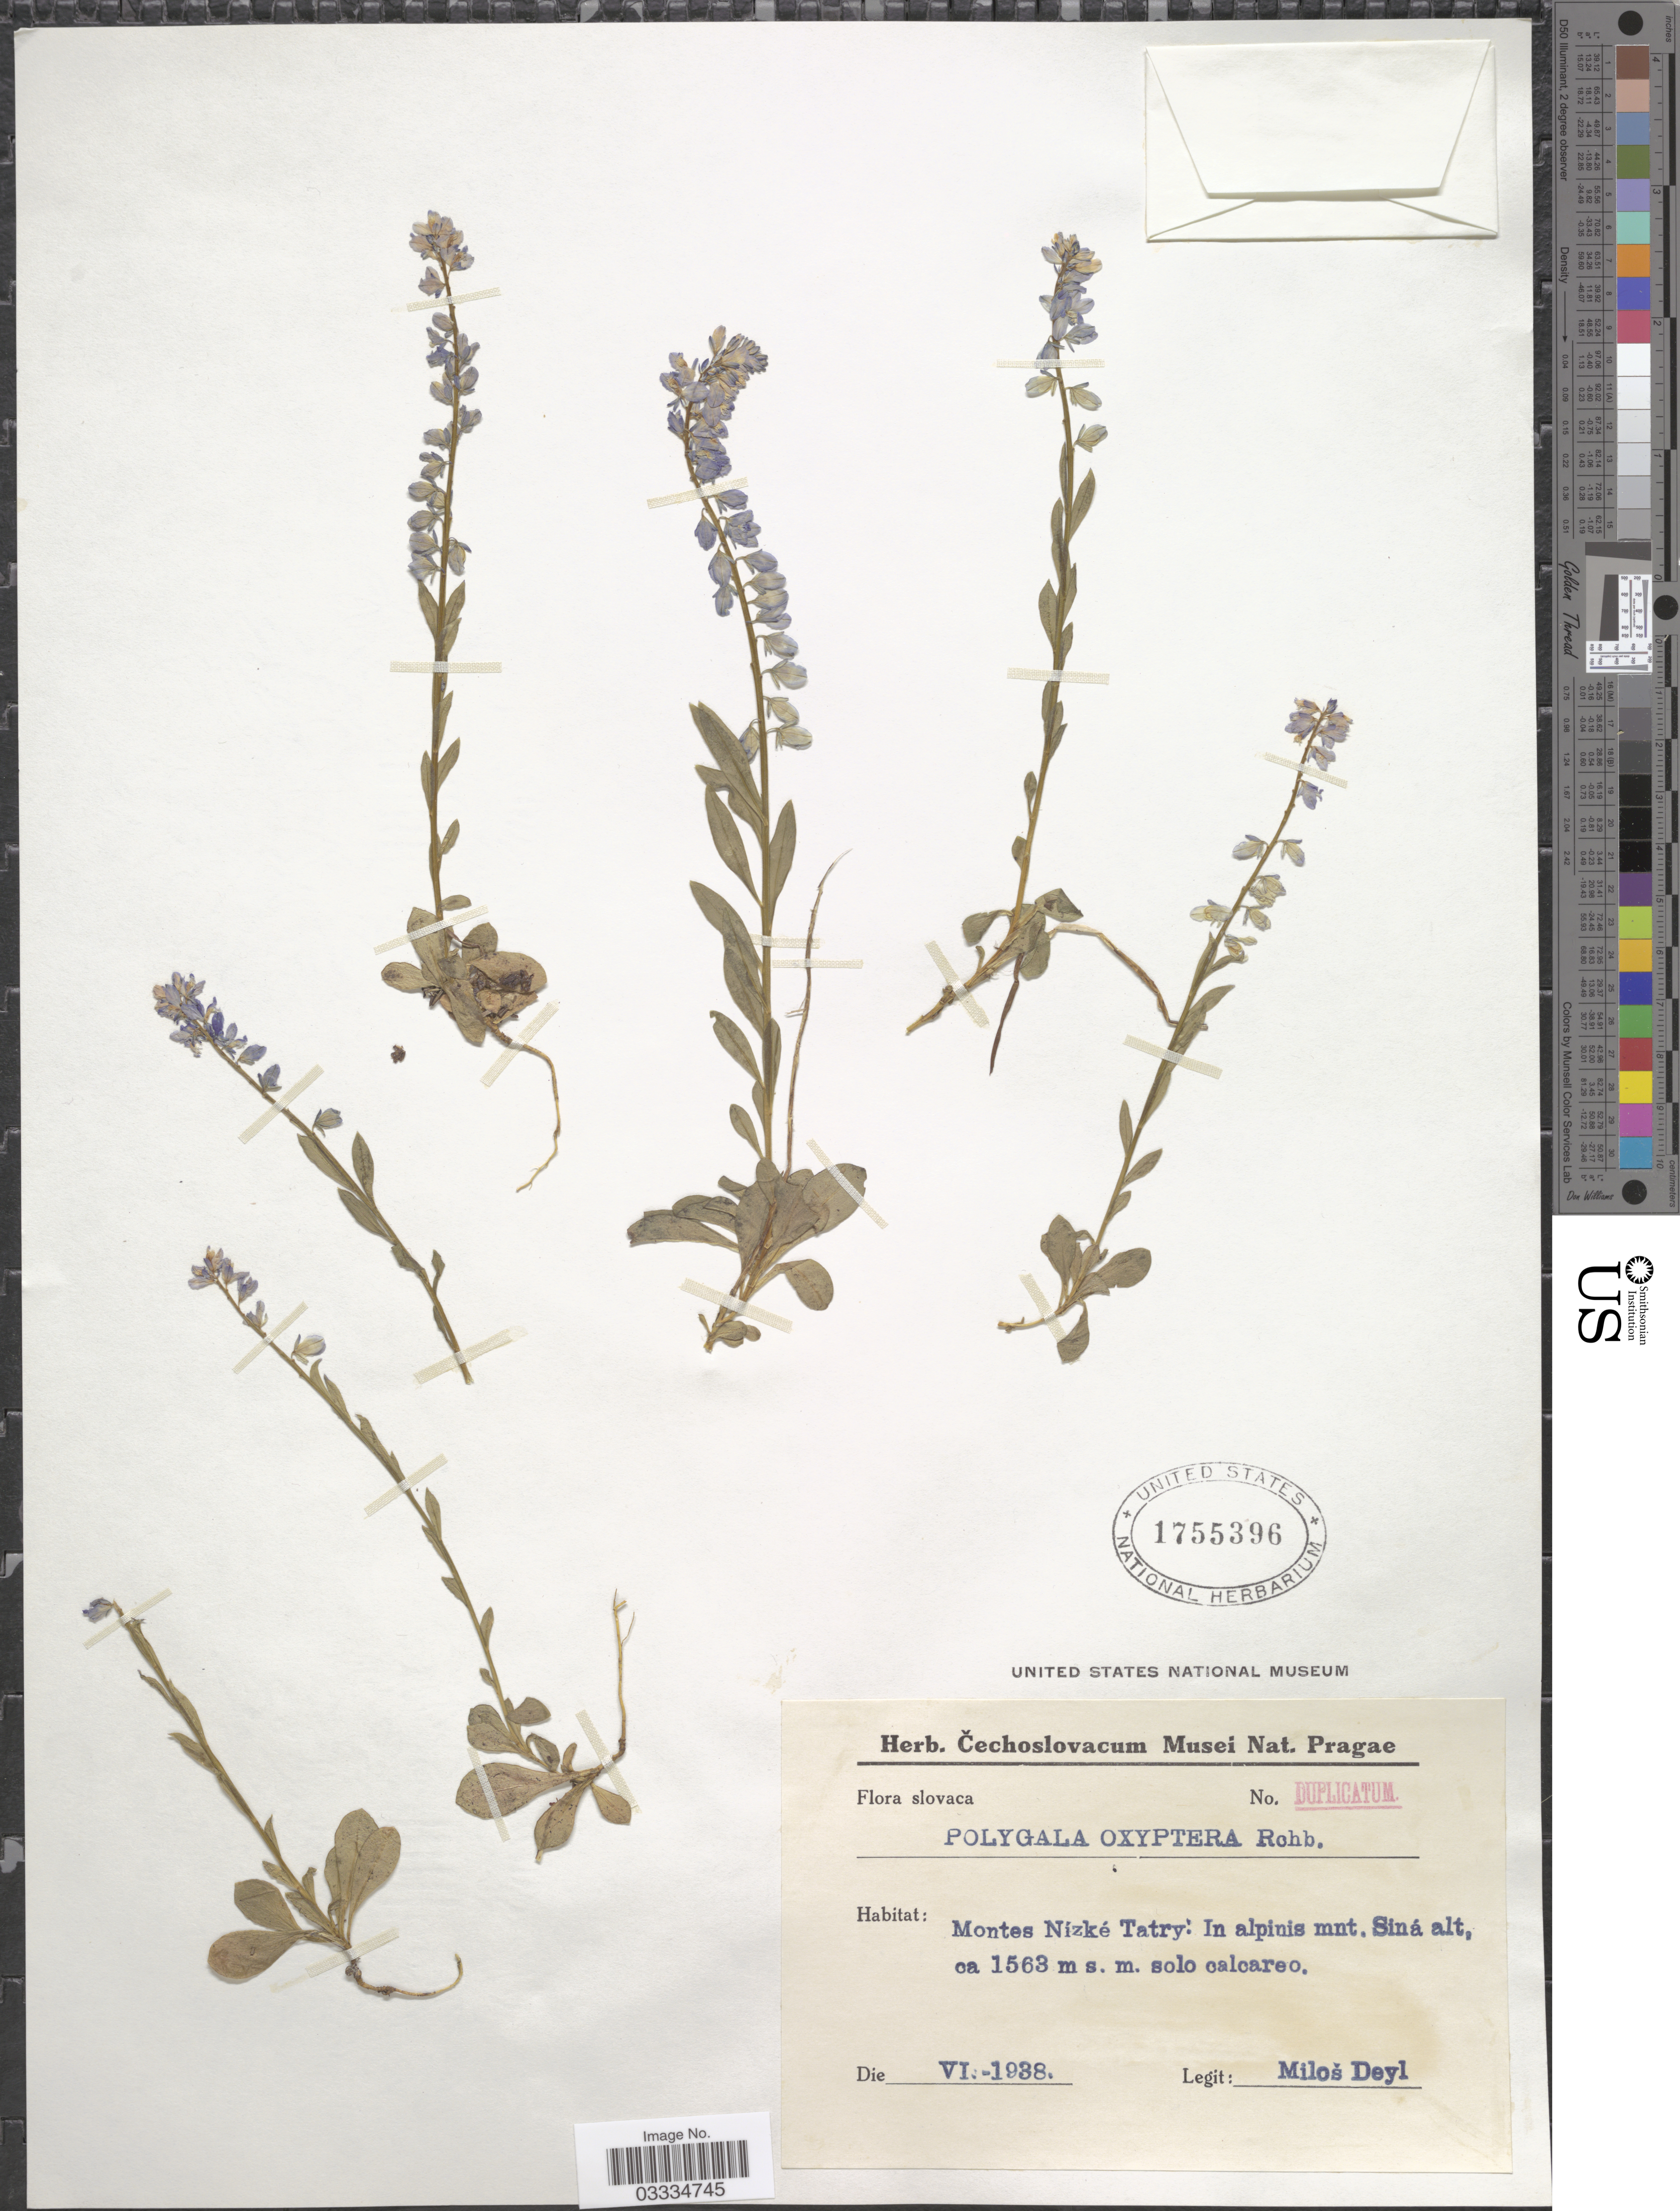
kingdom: Plantae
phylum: Tracheophyta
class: Magnoliopsida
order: Fabales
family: Polygalaceae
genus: Polygala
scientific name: Polygala oxyptera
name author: Rchb.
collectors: M. Deyl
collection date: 1938-06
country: Slovakia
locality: Slovaca. Montes Nizké Tatry: In alpinis mnt. Siná.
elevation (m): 1563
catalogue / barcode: US 1755396